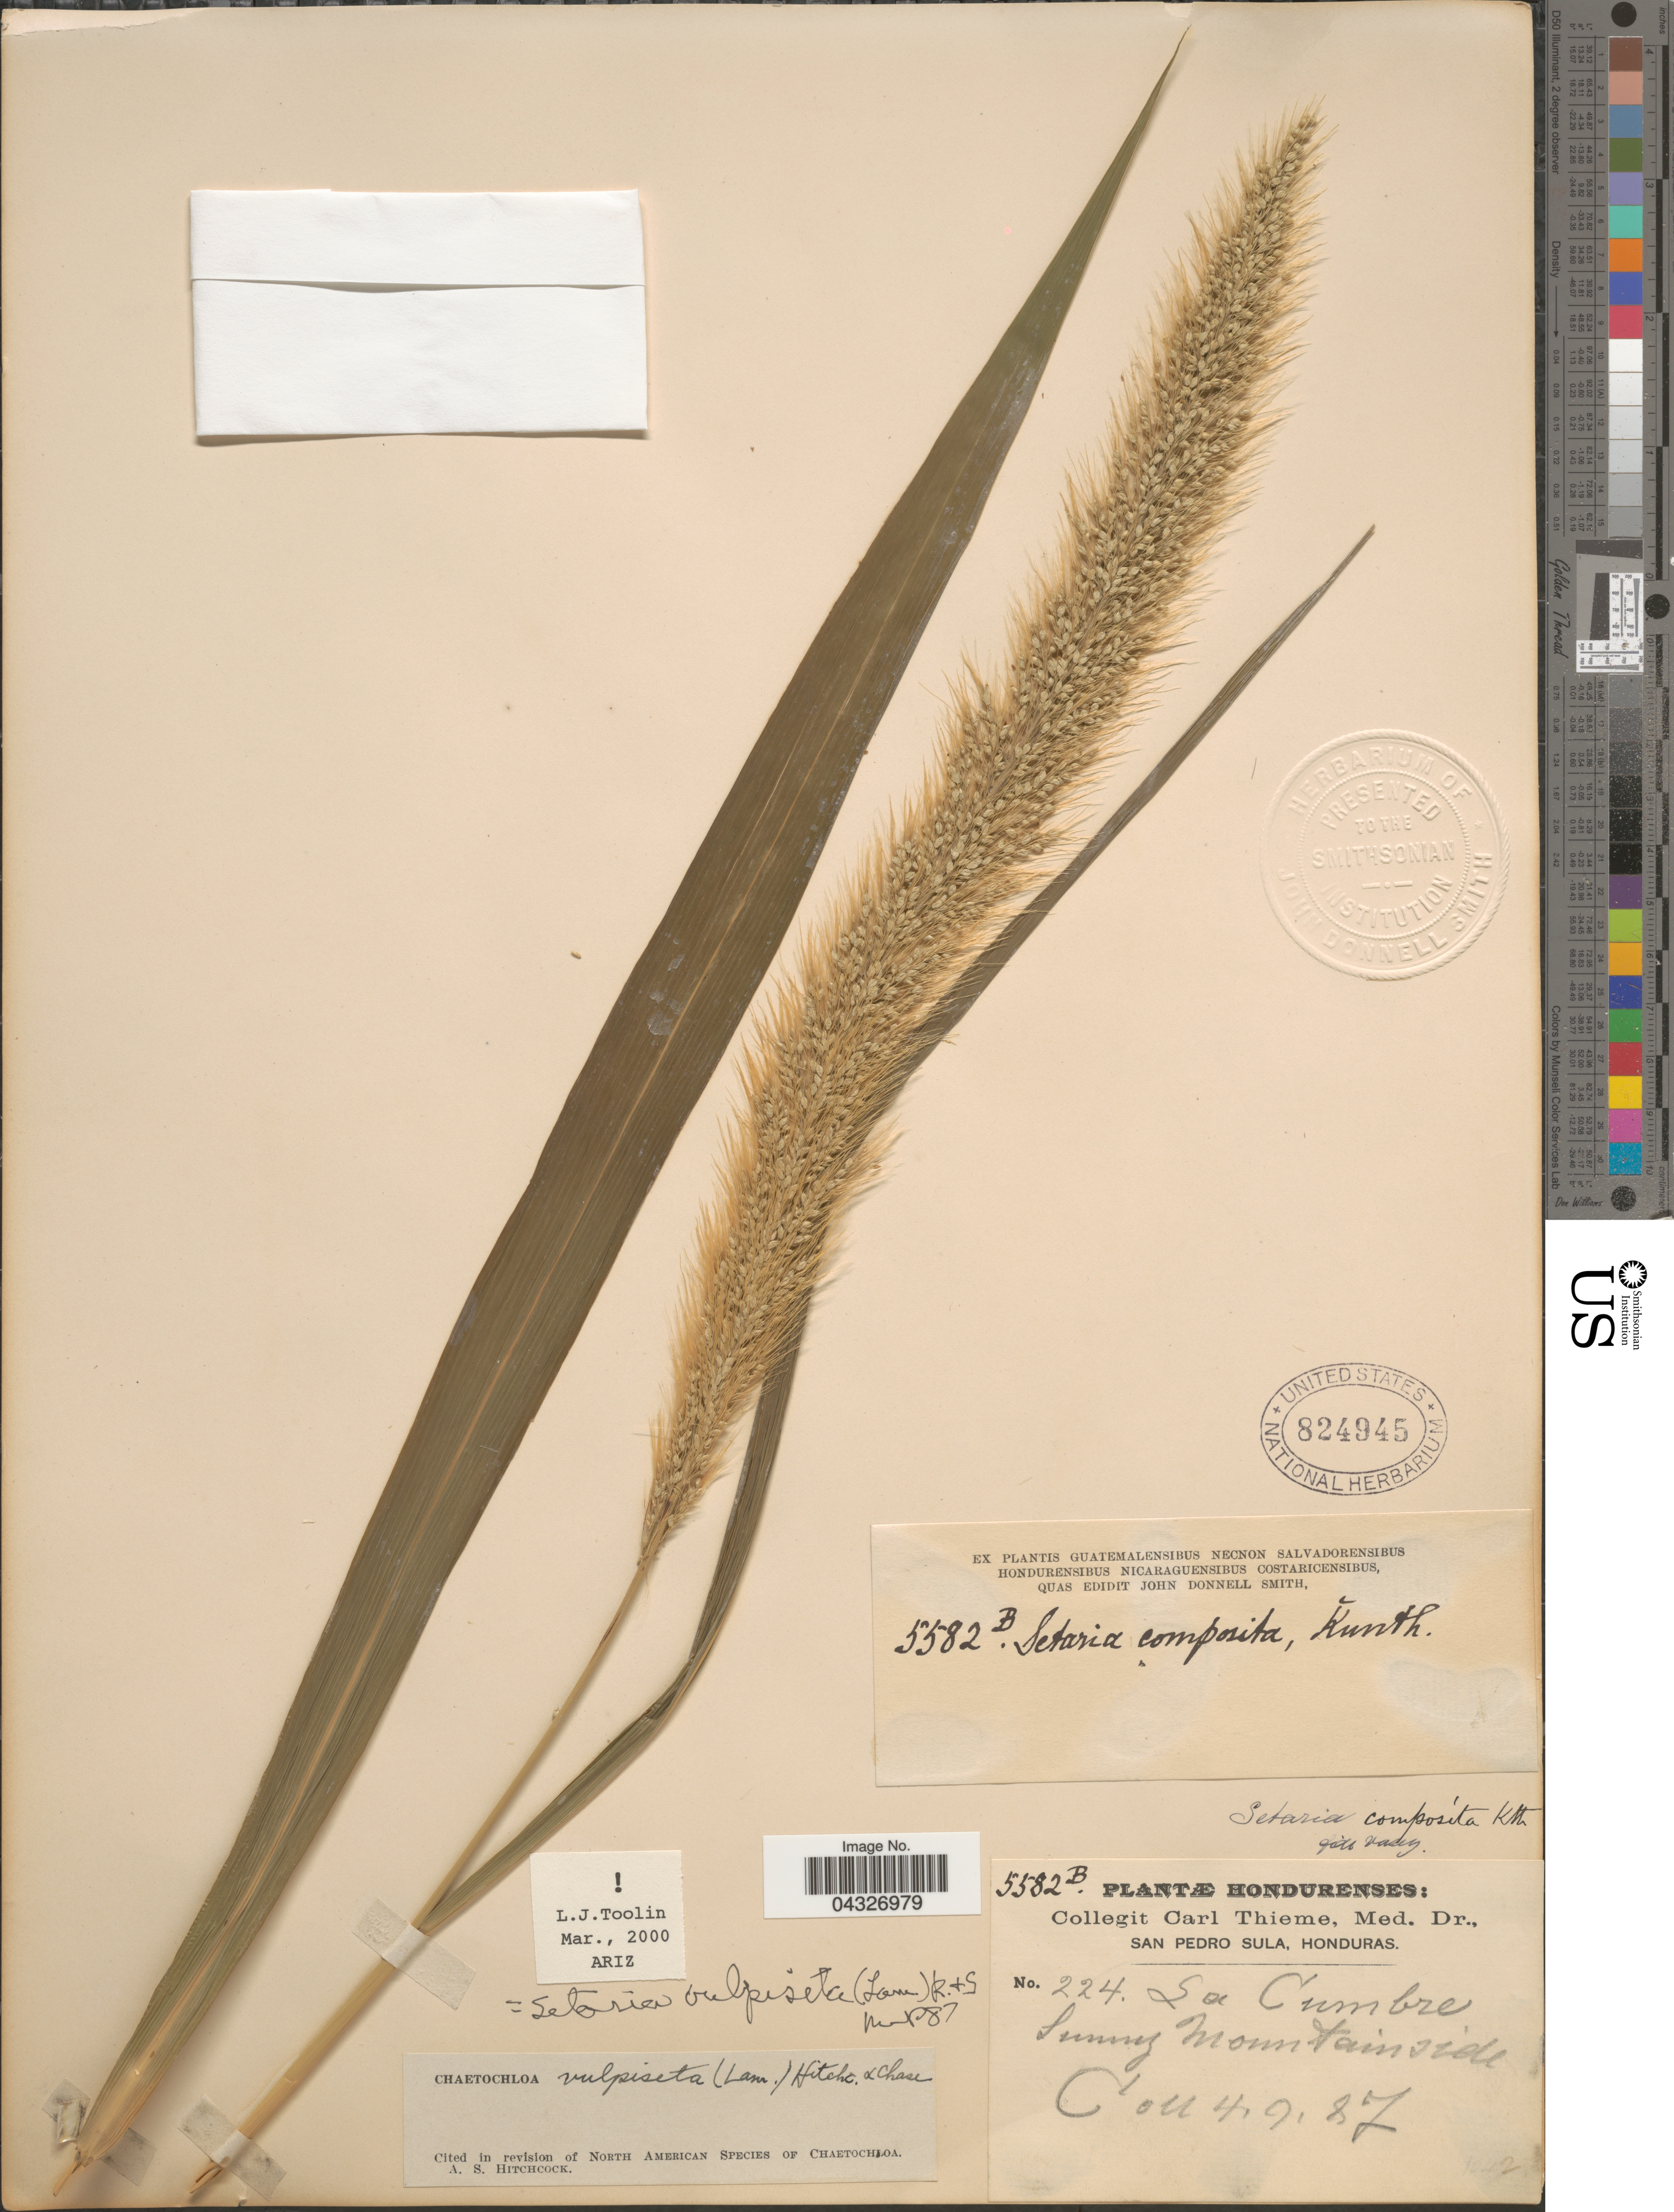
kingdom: Plantae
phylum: Tracheophyta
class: Liliopsida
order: Poales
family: Poaceae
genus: Setaria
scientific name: Setaria vulpiseta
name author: (Lam.) Roem. & Schult.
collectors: C. Thieme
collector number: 224/5582B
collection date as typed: Transcribed d/m/y: 4/9/87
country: Honduras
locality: La Cumbre. Sunny Mountainside.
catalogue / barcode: US 824945